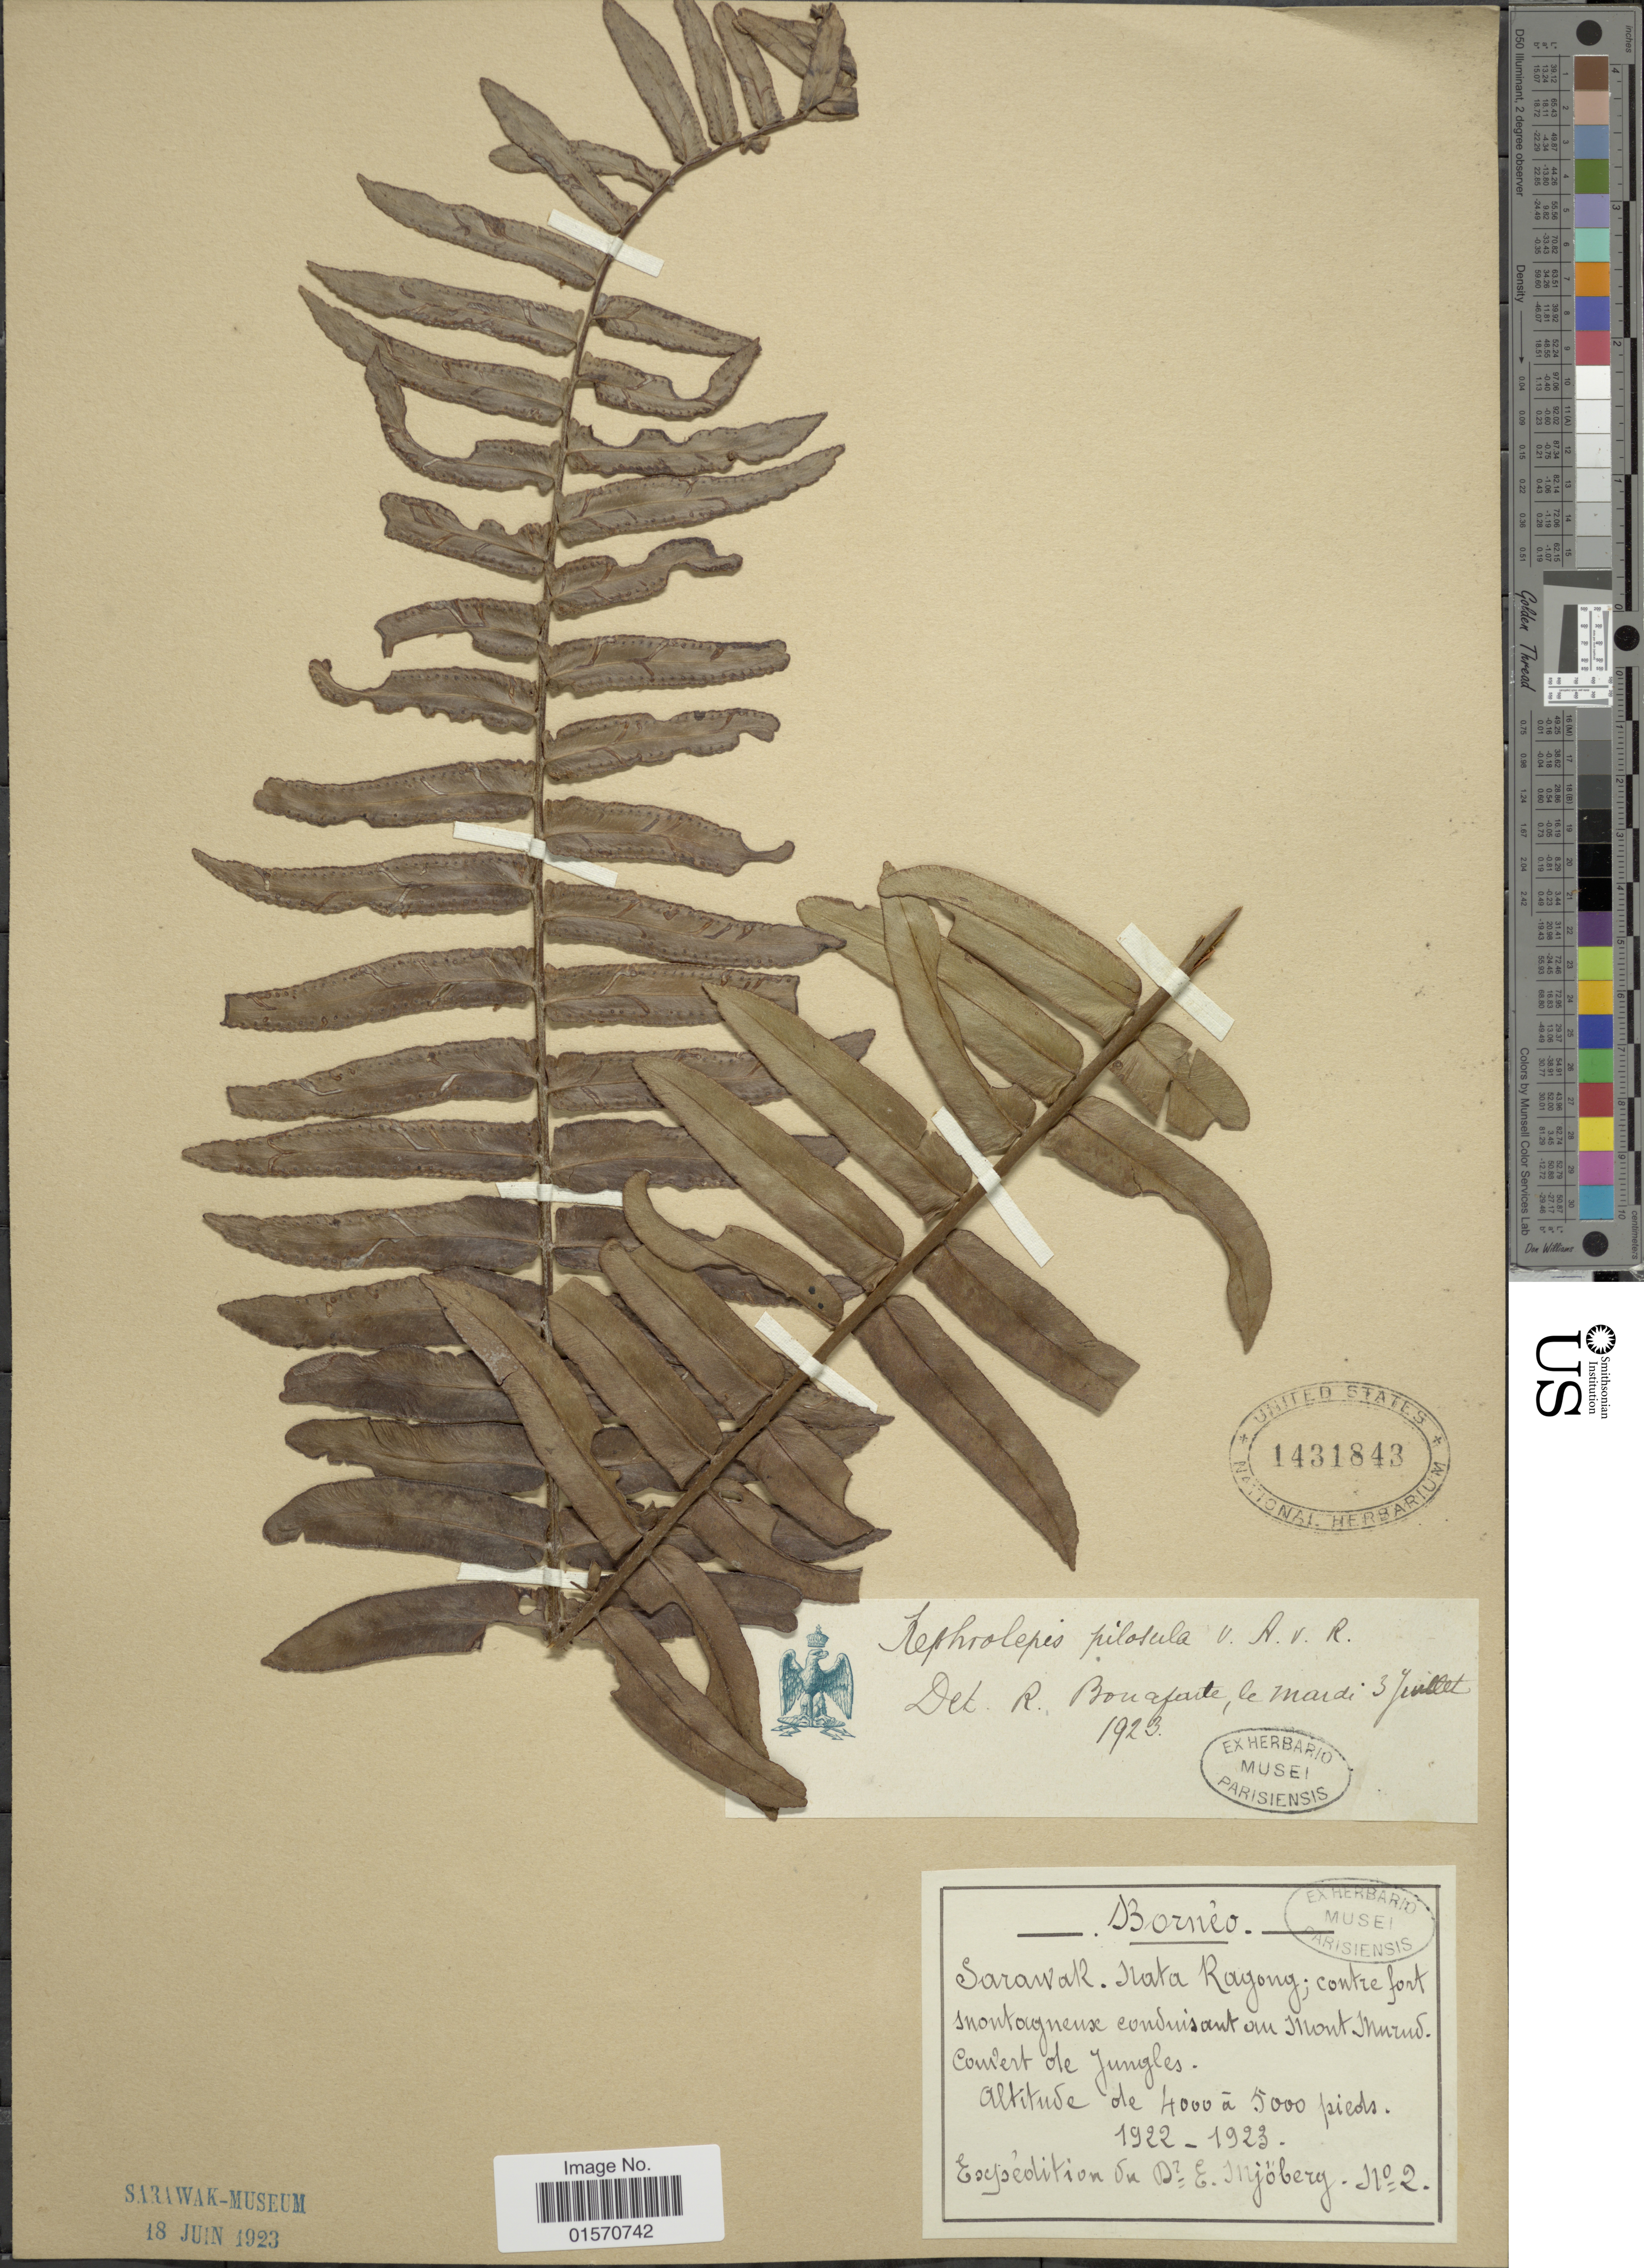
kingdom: Plantae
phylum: Tracheophyta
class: Polypodiopsida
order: Polypodiales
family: Nephrolepidaceae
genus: Nephrolepis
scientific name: Nephrolepis sp.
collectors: E. Mjoberg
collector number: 2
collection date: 1923/1933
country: Malaysia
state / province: Sarawak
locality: Borneo. Nata Ragong; contre fort montagneuse conduisant om Mont Murud. Convert de Jungles [interpreted]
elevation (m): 1219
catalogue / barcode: US 1431843